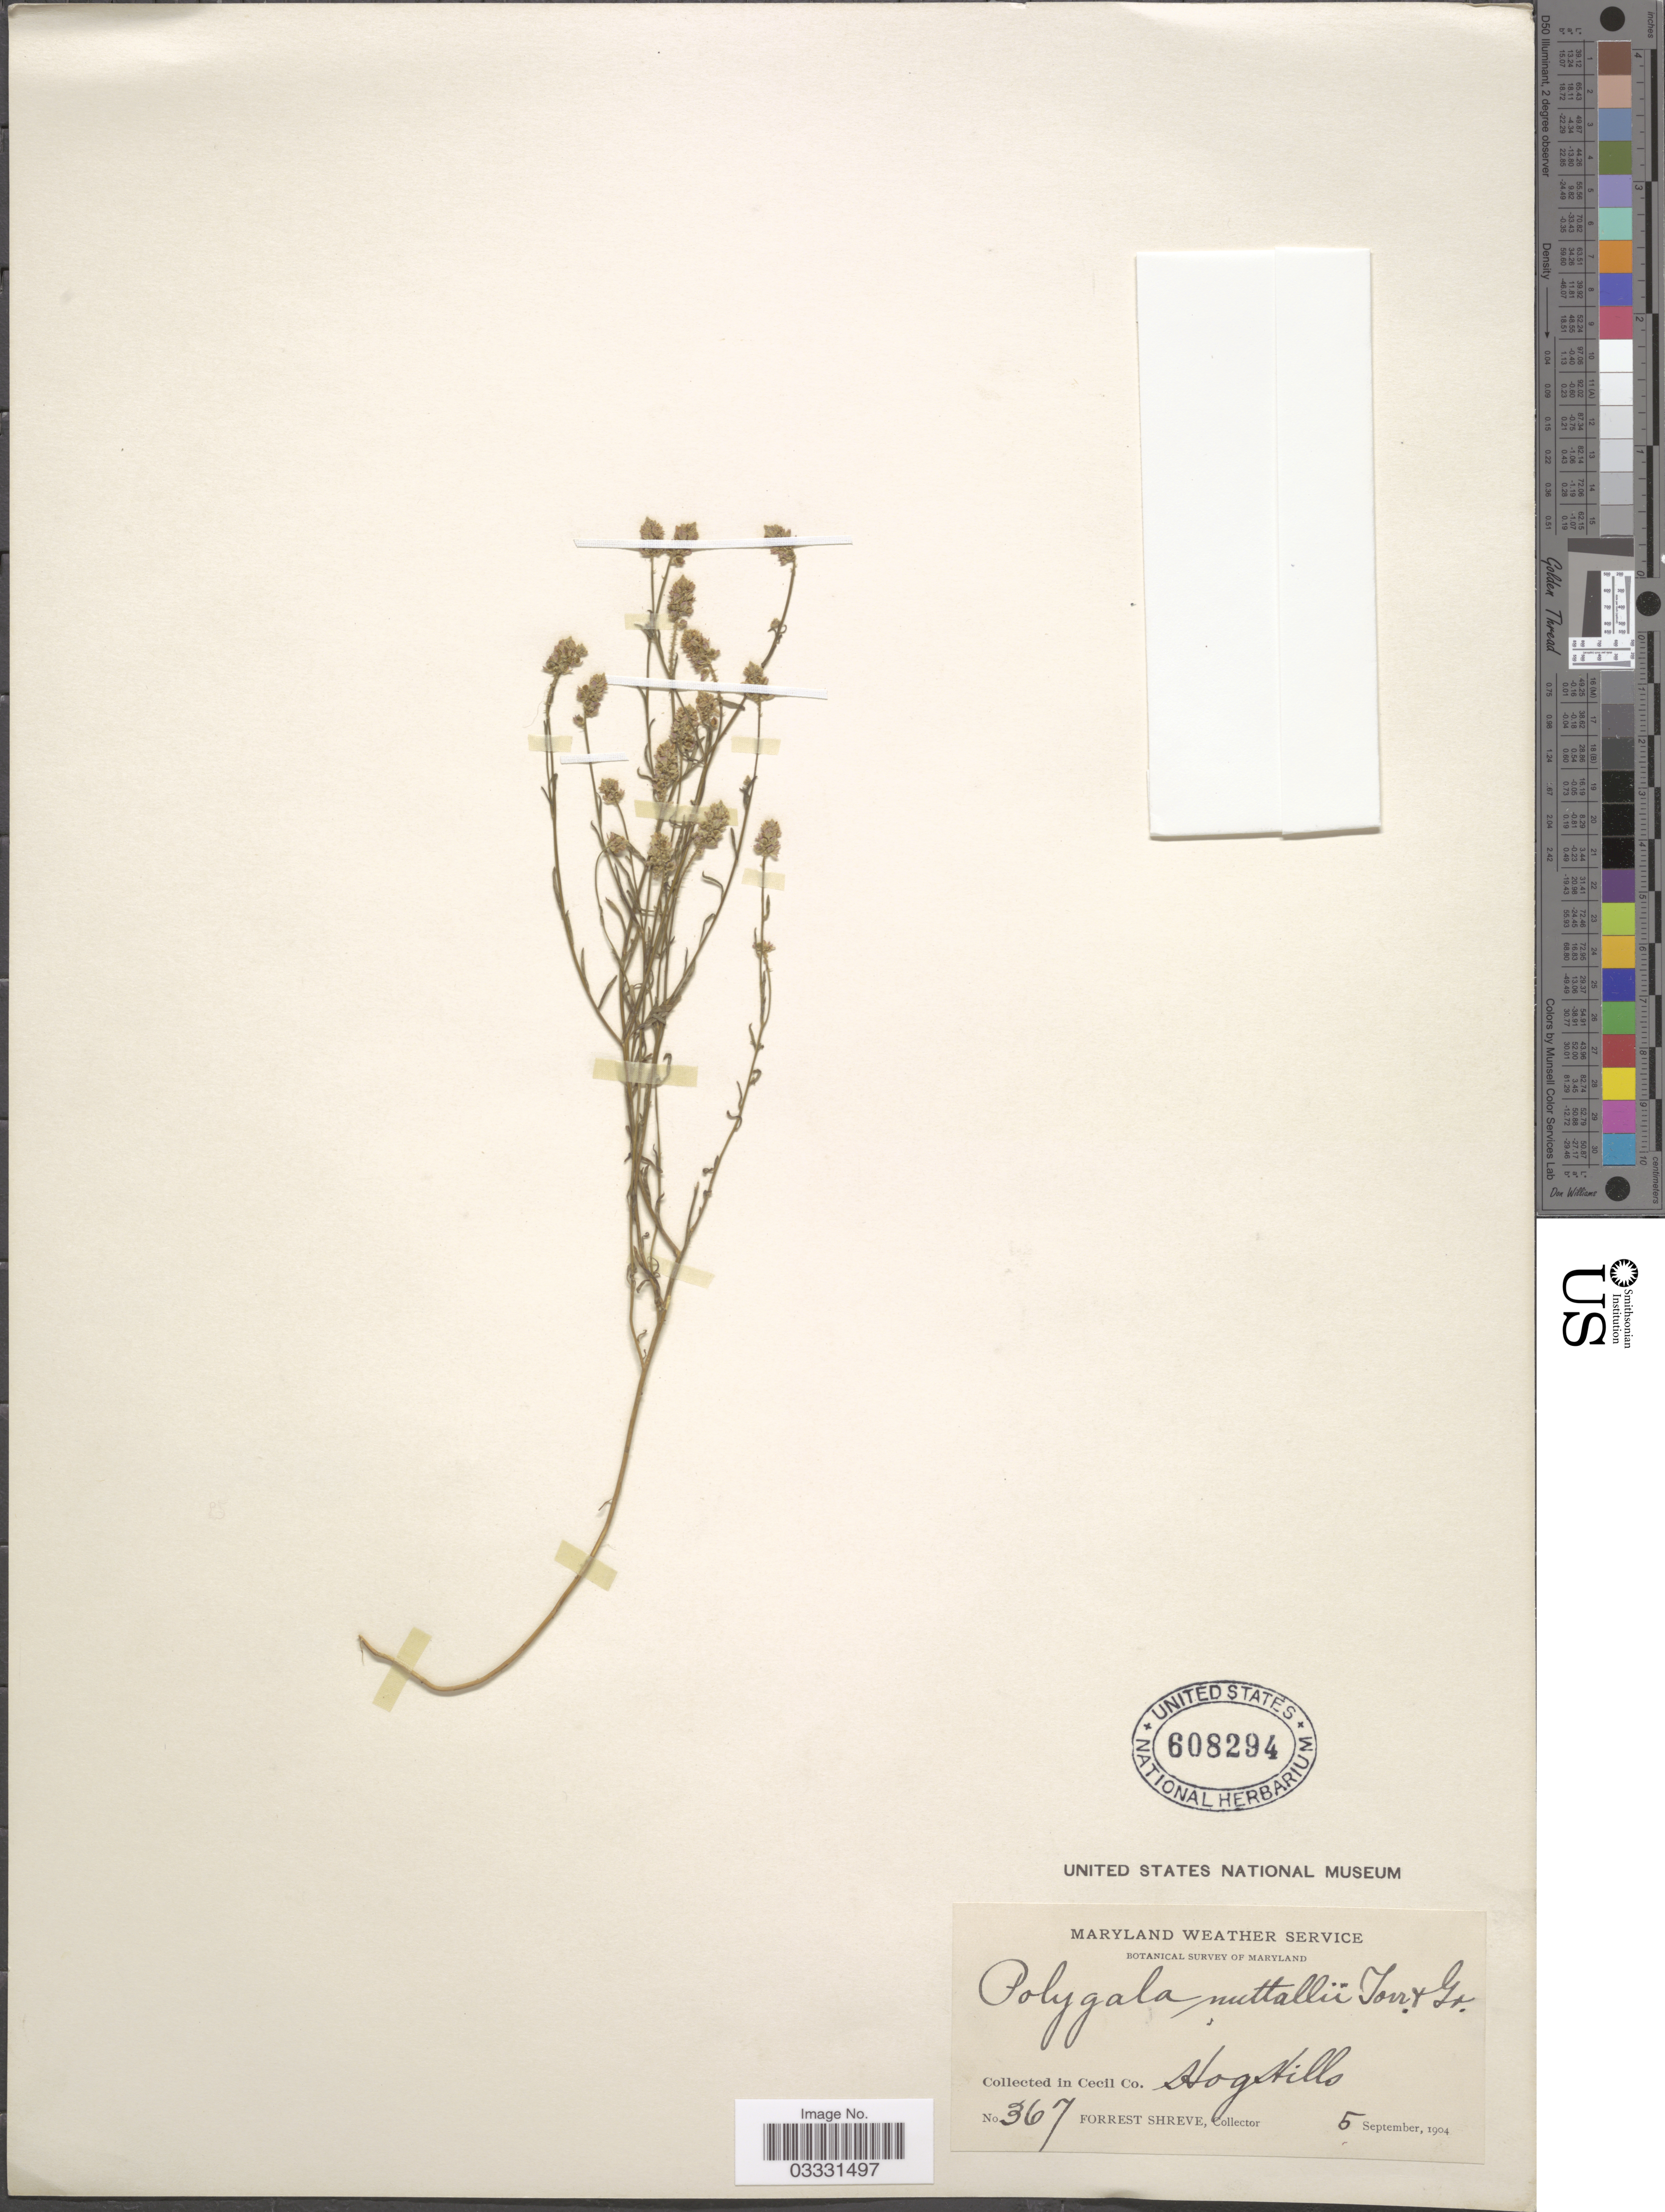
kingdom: Plantae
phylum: Tracheophyta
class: Magnoliopsida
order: Fabales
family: Polygalaceae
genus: Polygala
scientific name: Polygala nuttallii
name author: Torr. & A. Gray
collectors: F. Shreve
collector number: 367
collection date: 1904-09-05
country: United States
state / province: Maryland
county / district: Cecil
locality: Cecil Co. Hog Hills.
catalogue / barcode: US 608294